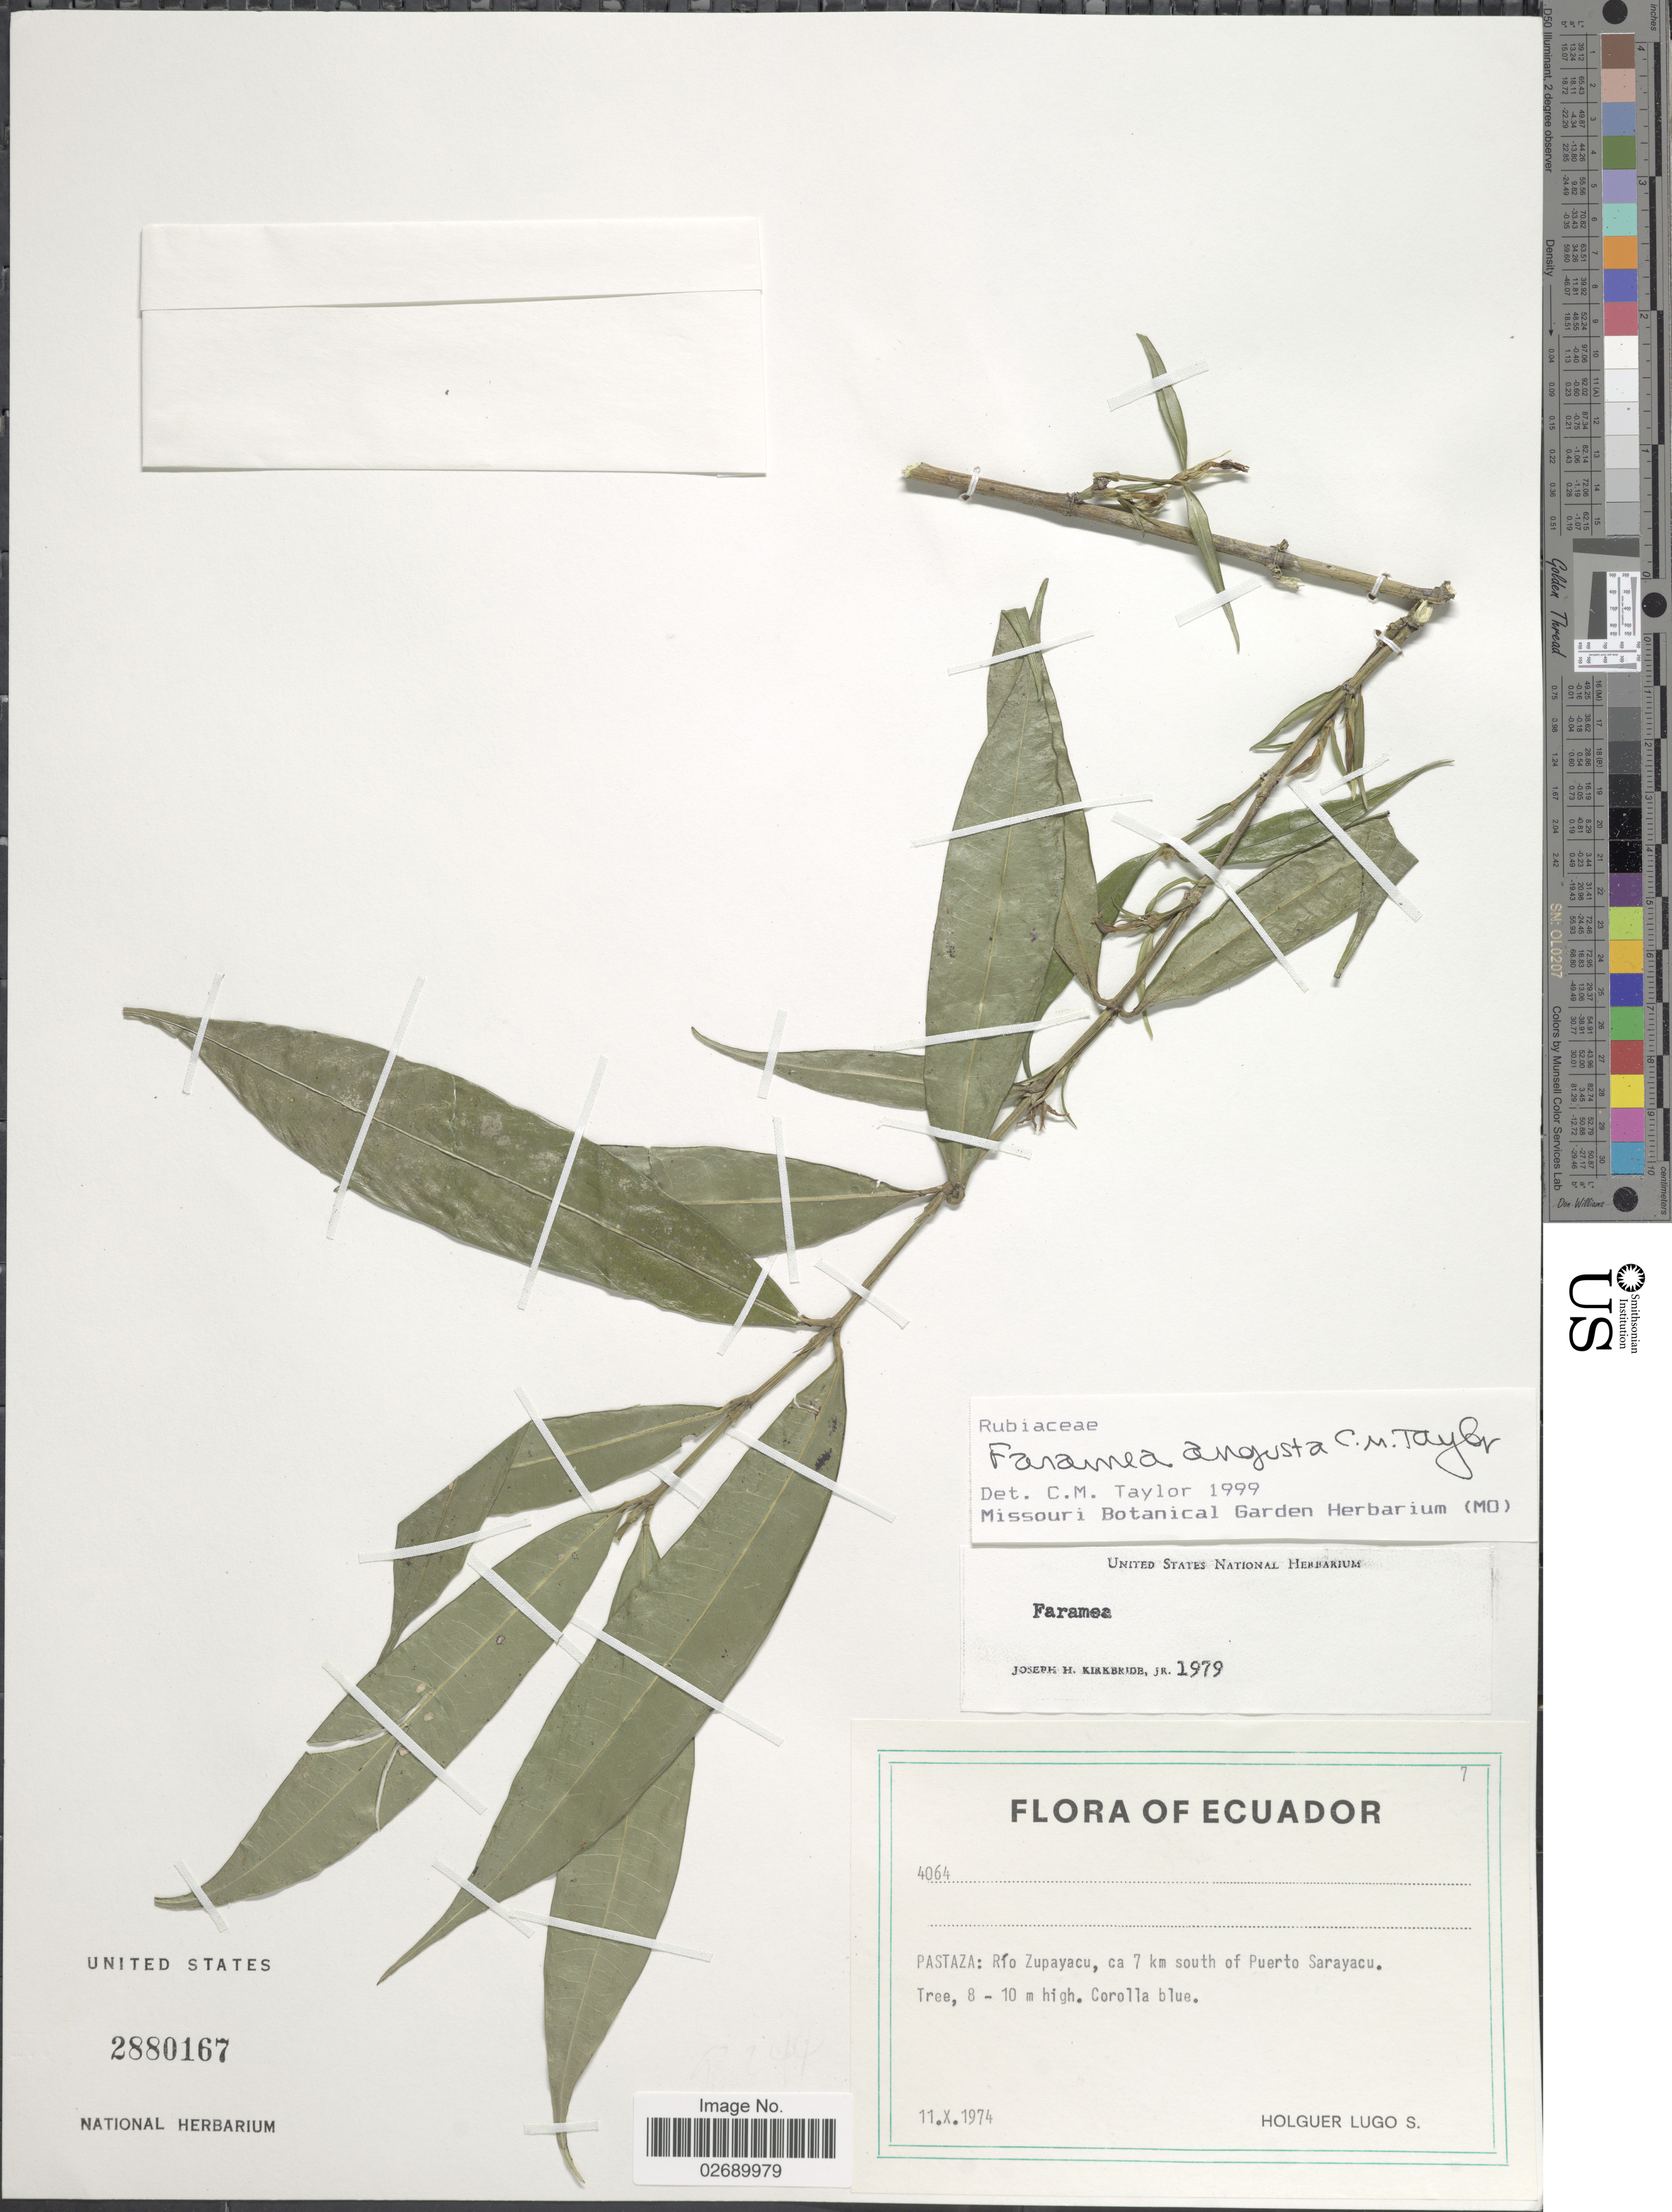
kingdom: Plantae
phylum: Tracheophyta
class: Magnoliopsida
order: Gentianales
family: Rubiaceae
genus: Faramea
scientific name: Faramea angusta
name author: C.M. Taylor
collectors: H. Lugo S.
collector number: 4064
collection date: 1974-10-11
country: Ecuador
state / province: Pastaza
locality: Rio Zapuyacu, ca 7 km south of Puerto Sarayacu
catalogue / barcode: US 2880167